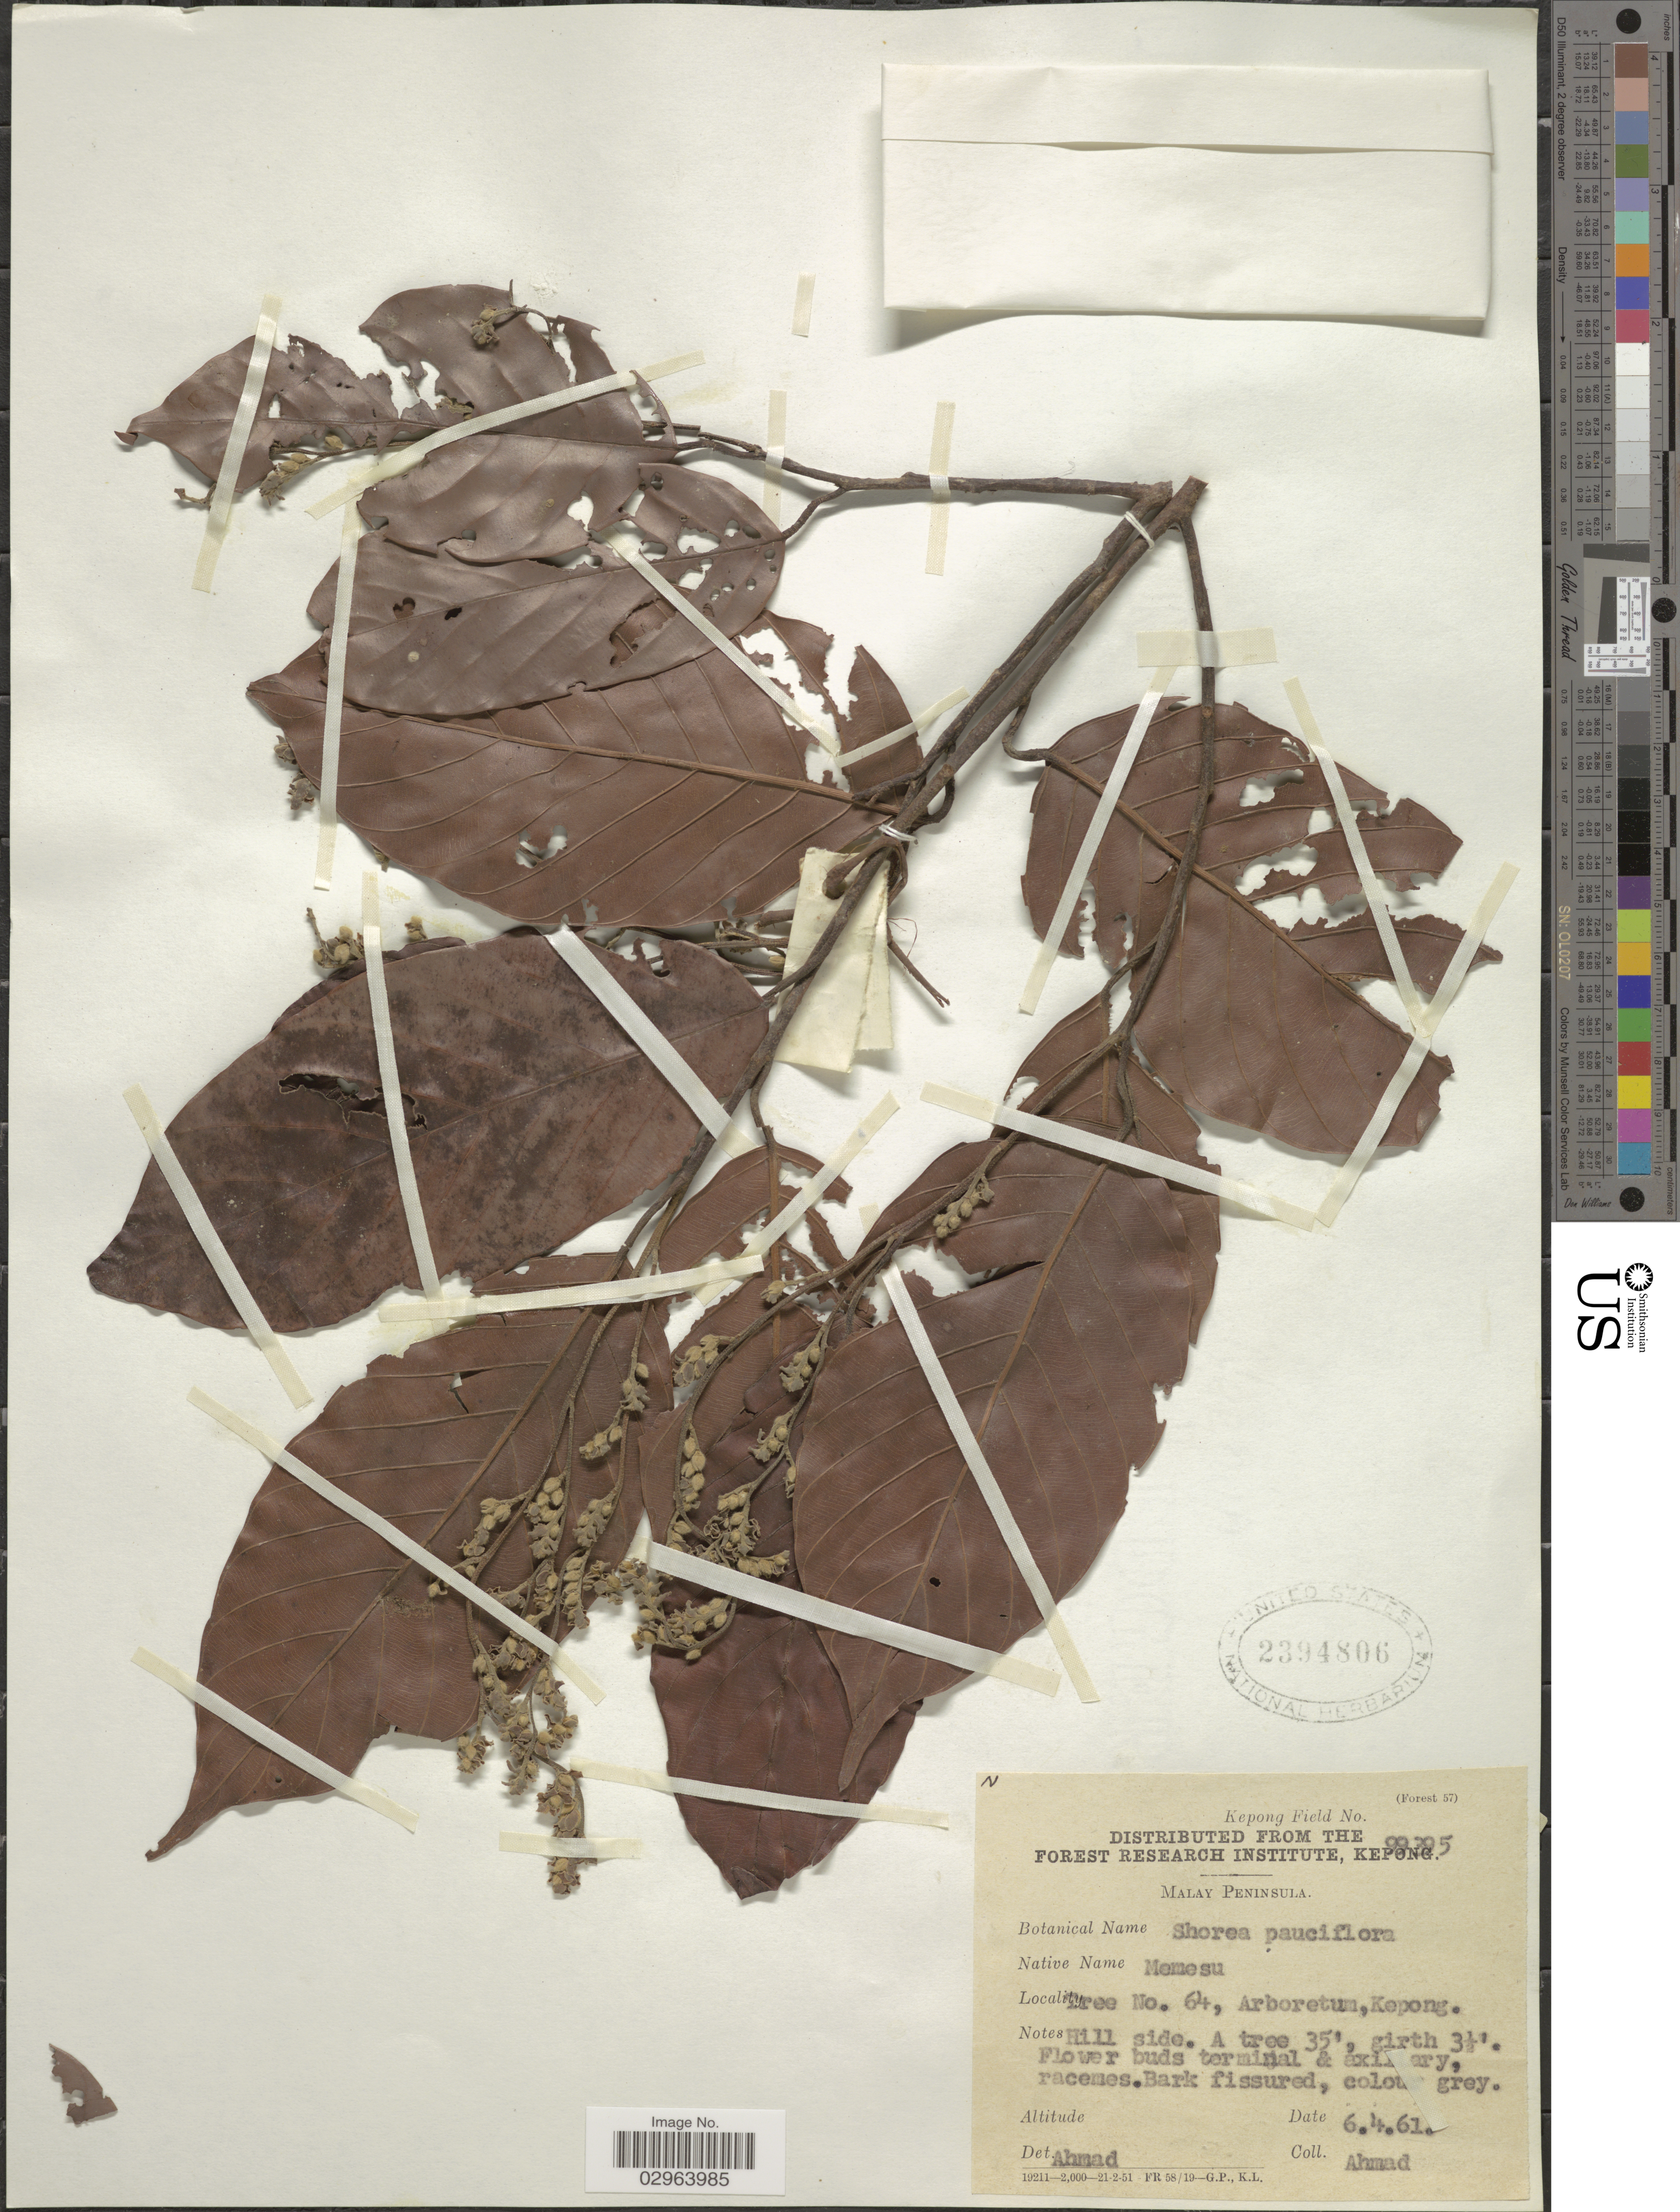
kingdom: Plantae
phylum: Tracheophyta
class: Magnoliopsida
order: Malvales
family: Dipterocarpaceae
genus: Rubroshorea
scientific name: Rubroshorea pauciflora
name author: (King) P.S. Ashton & J. Heck.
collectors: -. Ahmad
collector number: Kepong Field 99395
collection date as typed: Transcribed d/m/y: 6/4/61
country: Malaysia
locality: Malay Peninsula. Tree No. 64, Arboretum, Kepong.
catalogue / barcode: US 2394806